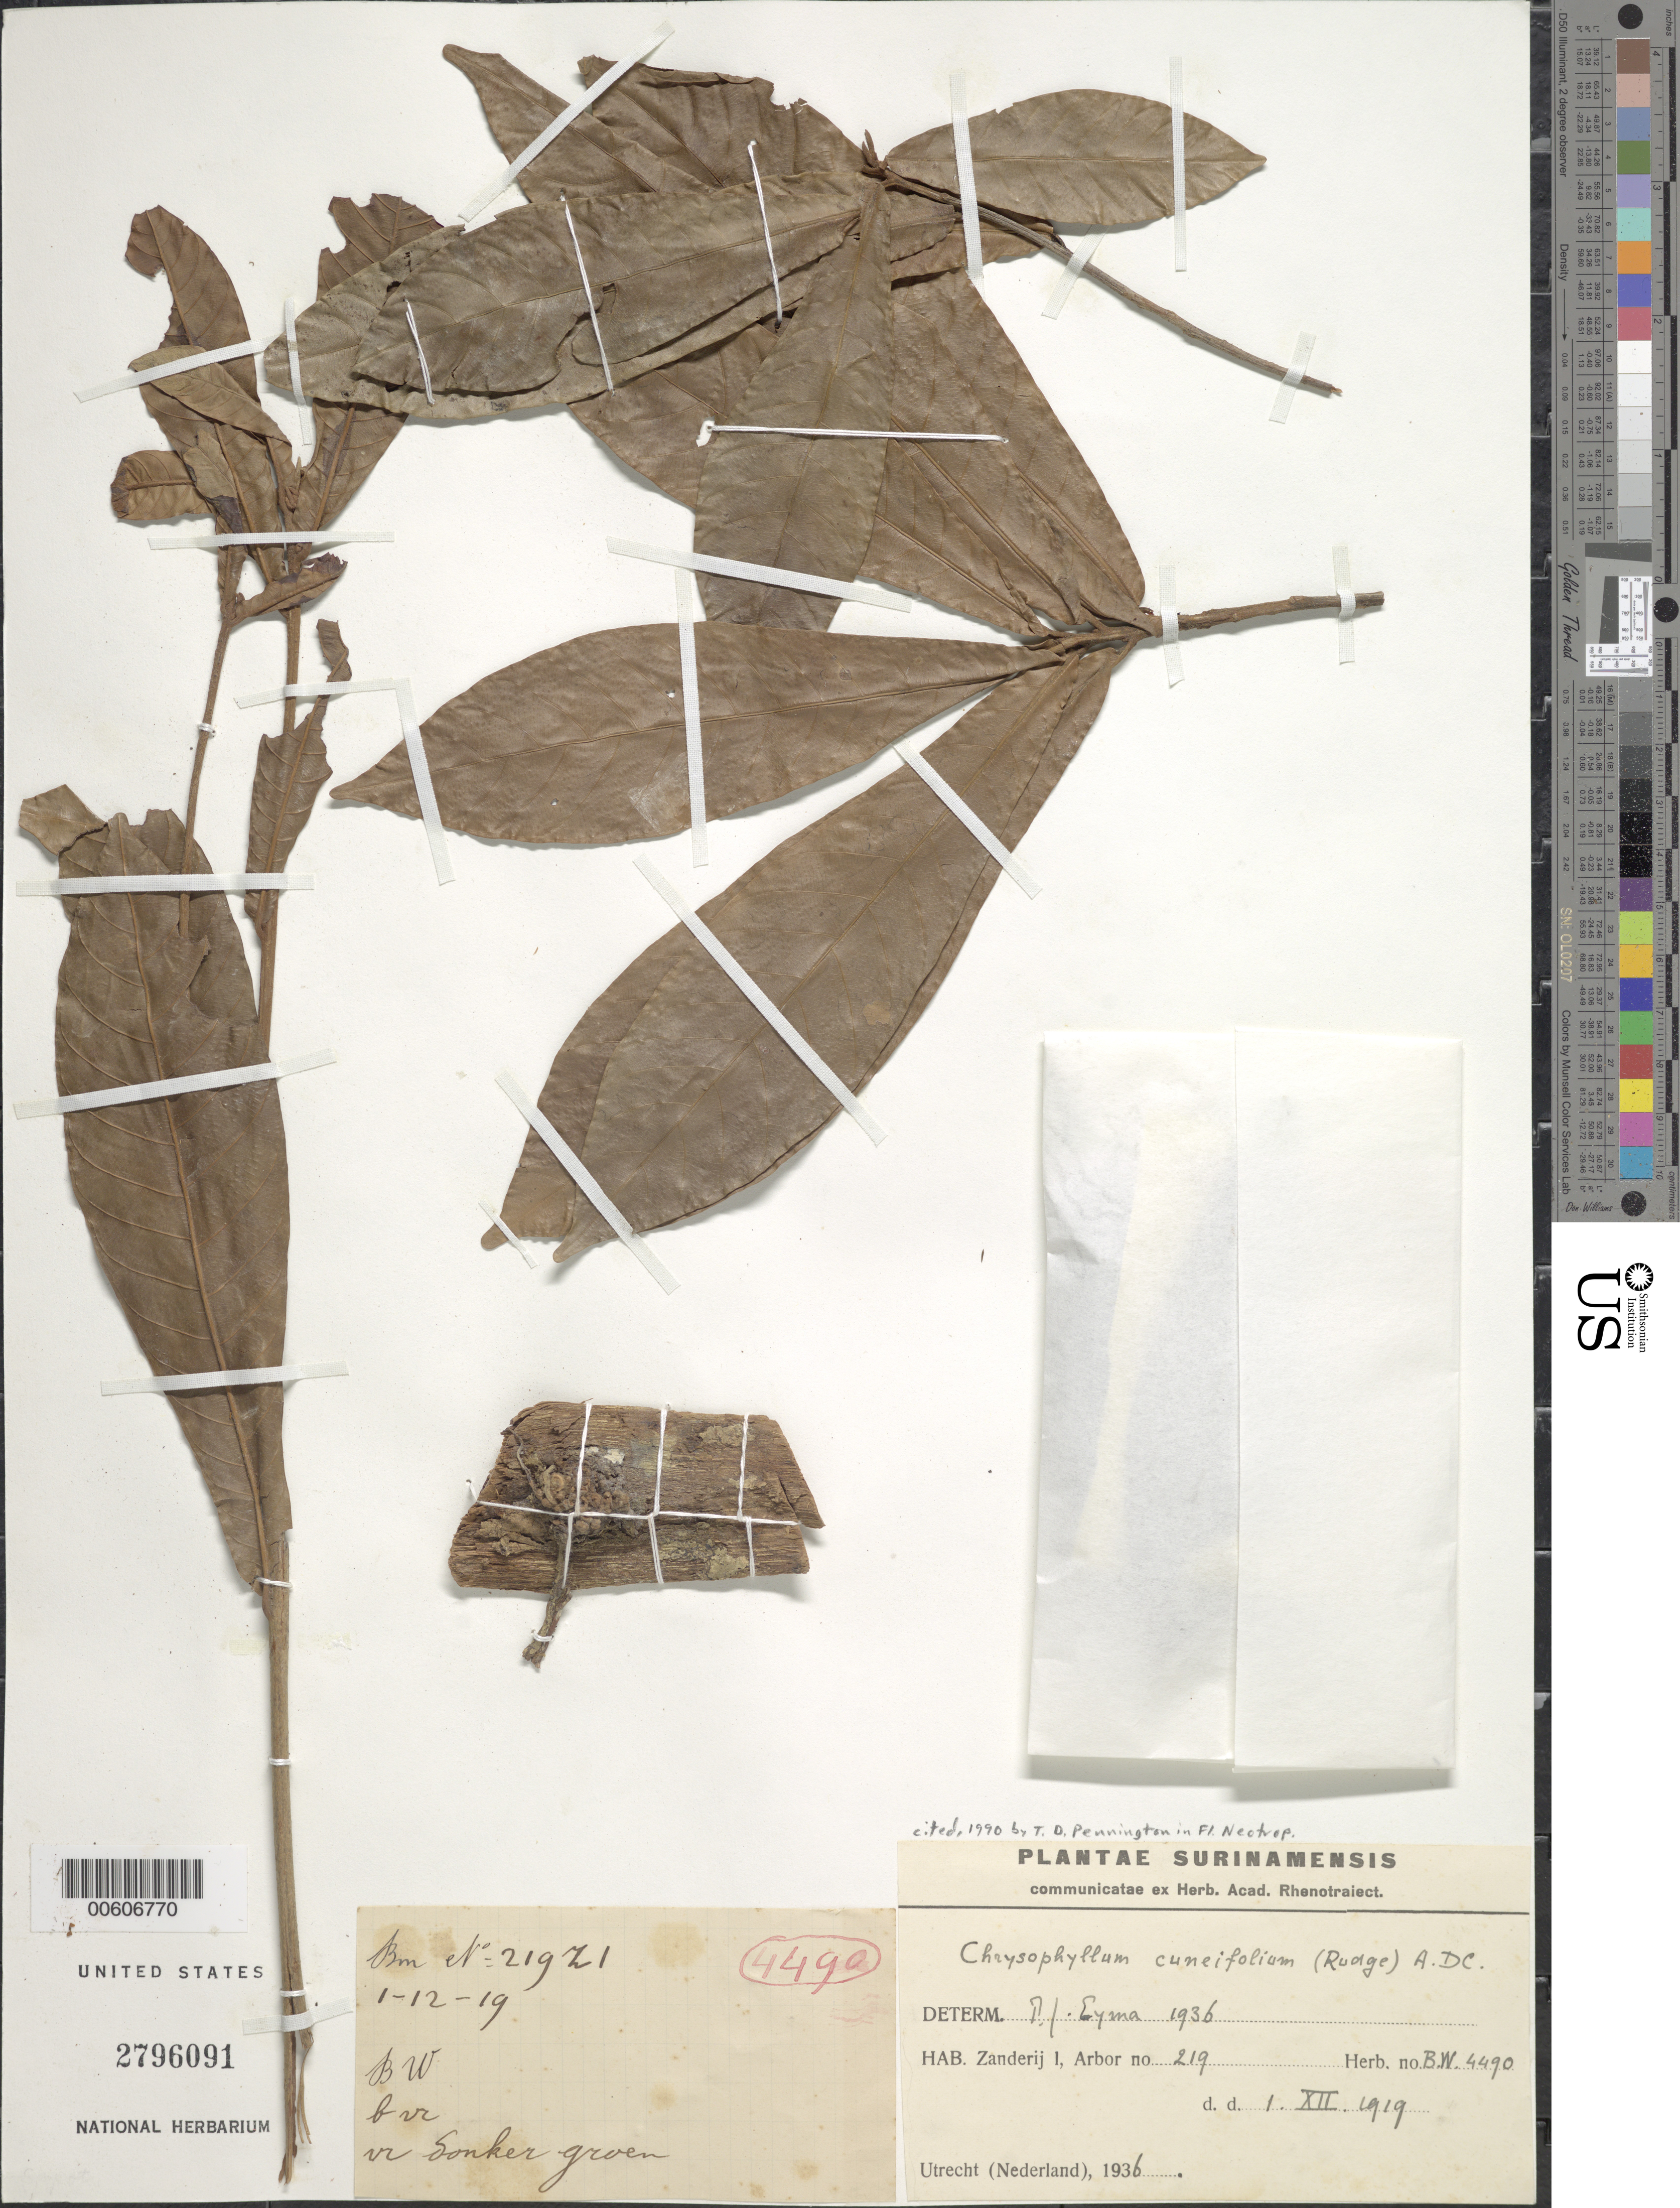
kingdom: Plantae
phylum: Tracheophyta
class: Magnoliopsida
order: Ericales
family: Sapotaceae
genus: Chrysophyllum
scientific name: Chrysophyllum cuneifolium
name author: (Rudge) A. DC.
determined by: Pennington, T. D., (K)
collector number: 4490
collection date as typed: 1-Dec-19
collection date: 1919-12-01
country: Suriname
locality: Zanderij I., Forest Reserve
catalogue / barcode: US 2796091